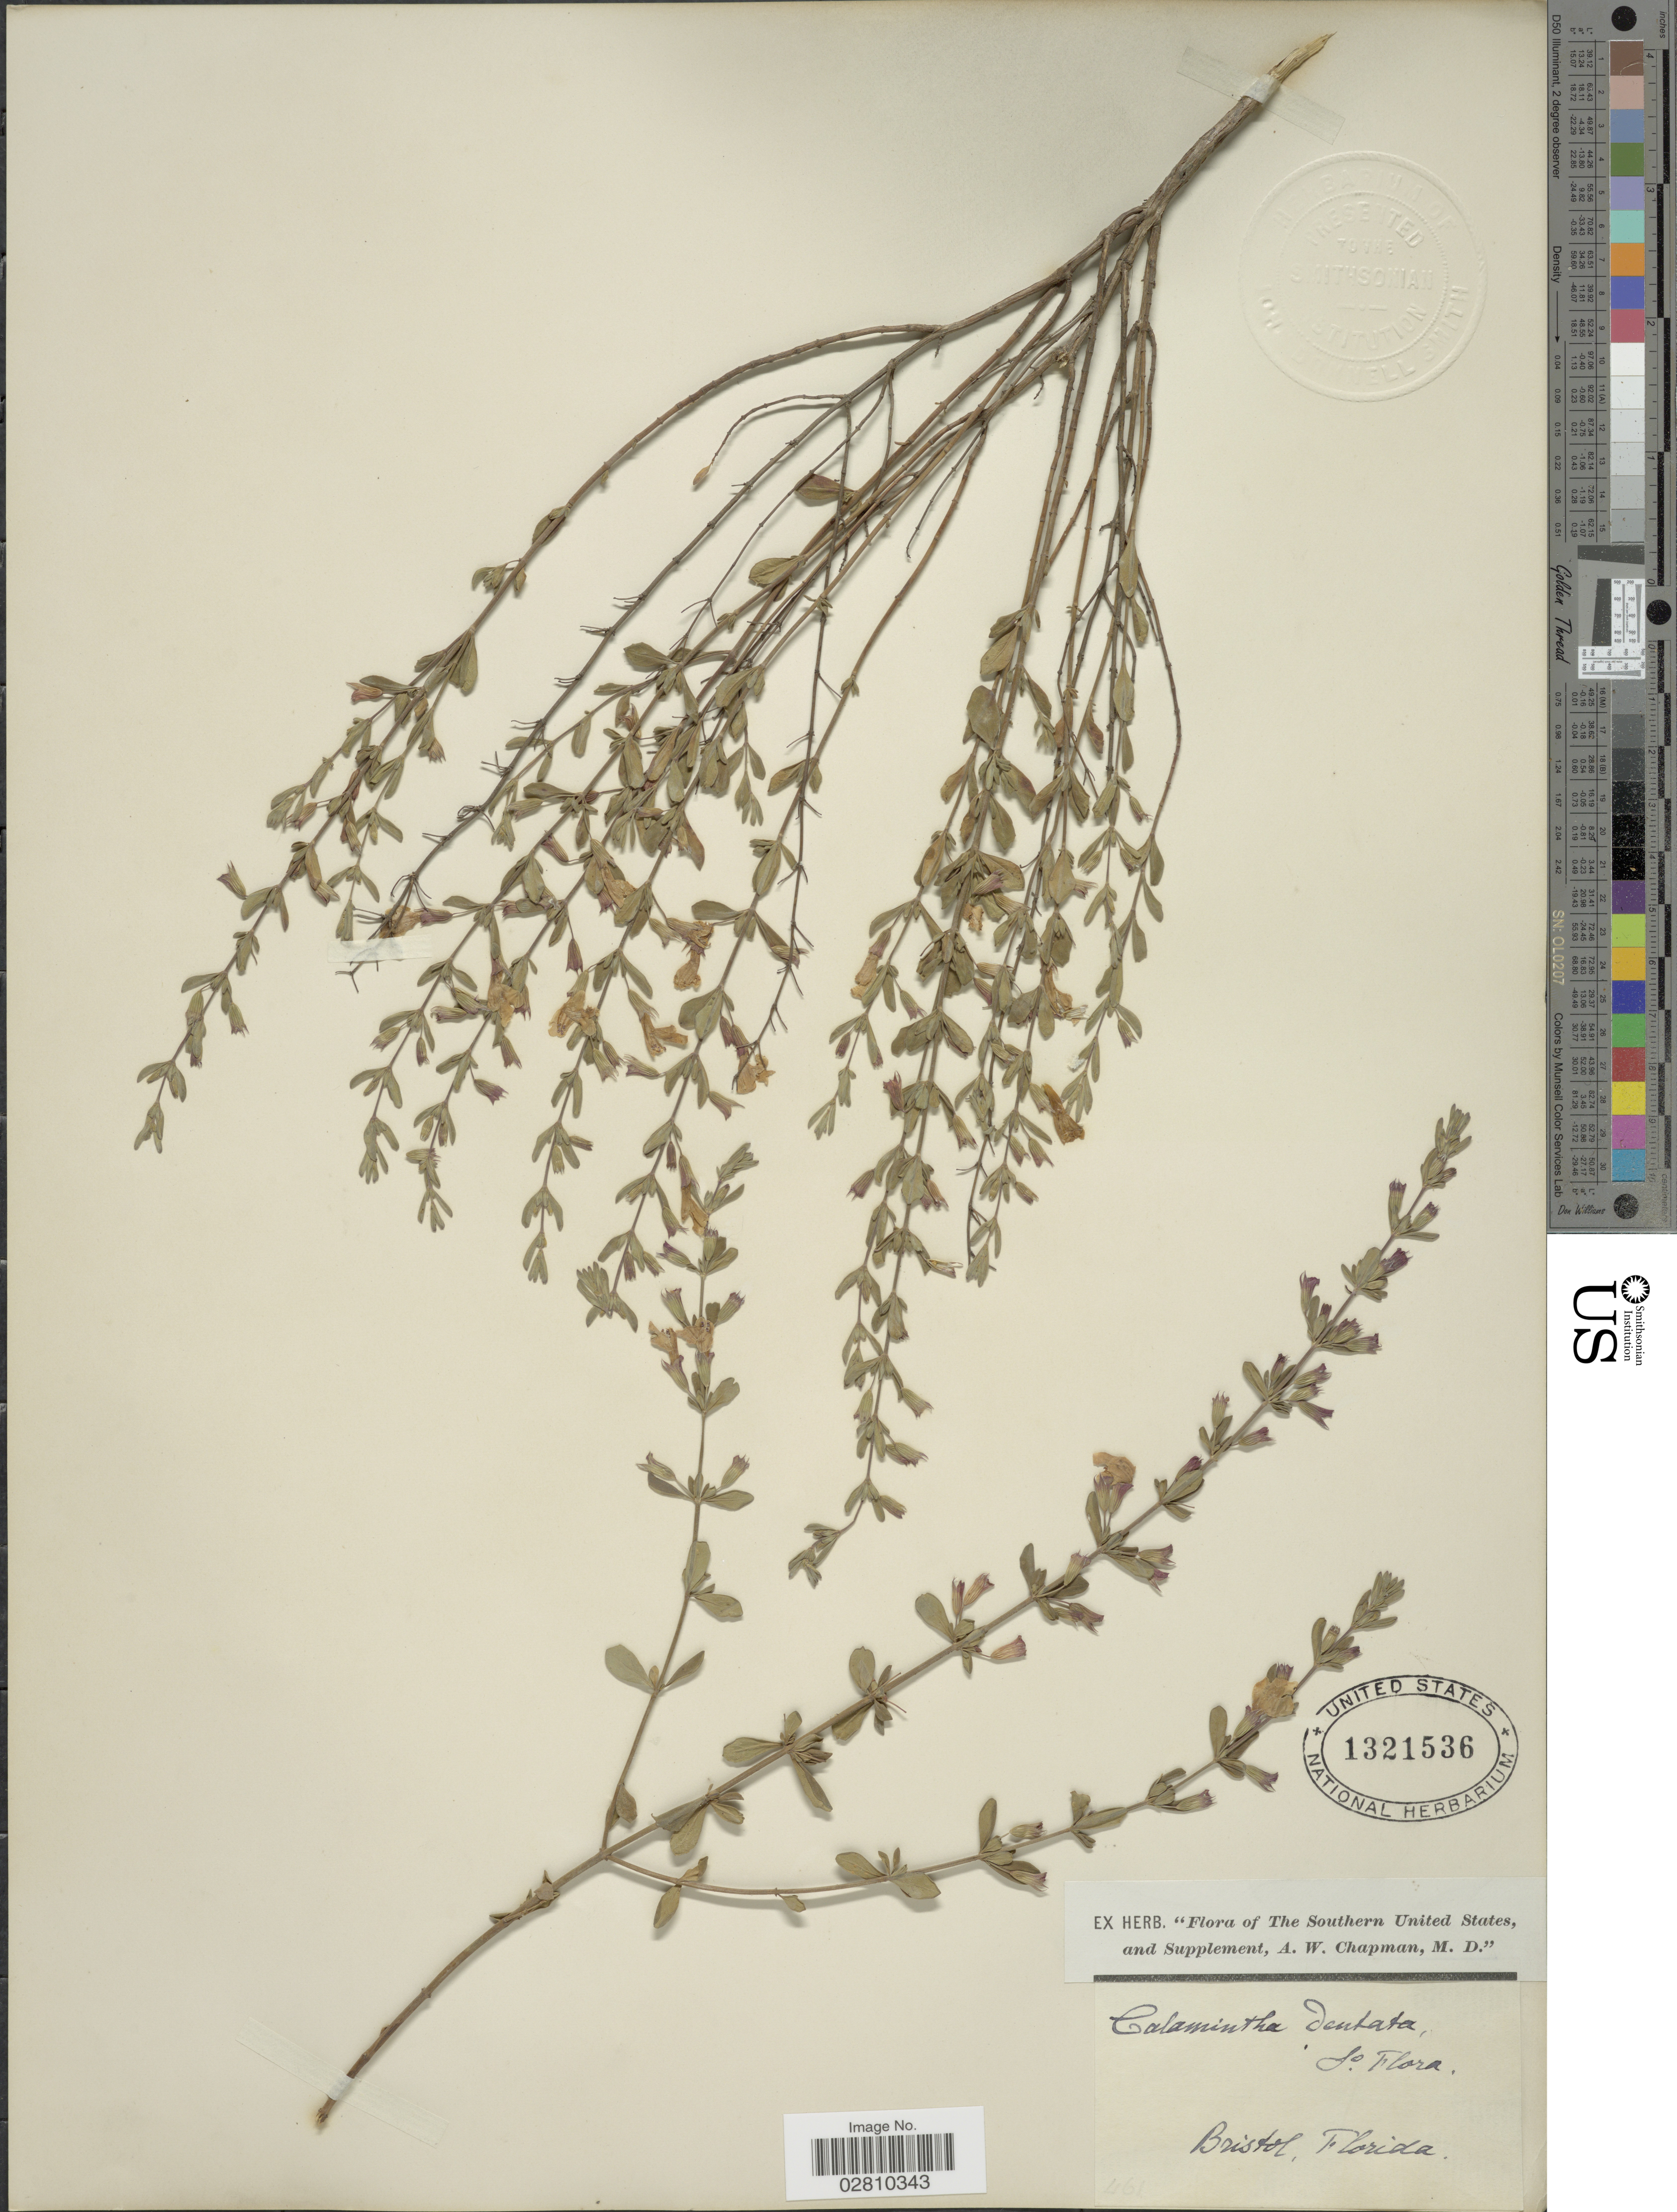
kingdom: Plantae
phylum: Tracheophyta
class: Magnoliopsida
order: Lamiales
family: Lamiaceae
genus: Clinopodium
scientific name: Clinopodium dentatum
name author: (Chapm.) Kuntze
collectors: A. W. Chapman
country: United States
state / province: Florida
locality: Southern United States. Bristol.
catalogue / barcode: US 1321536